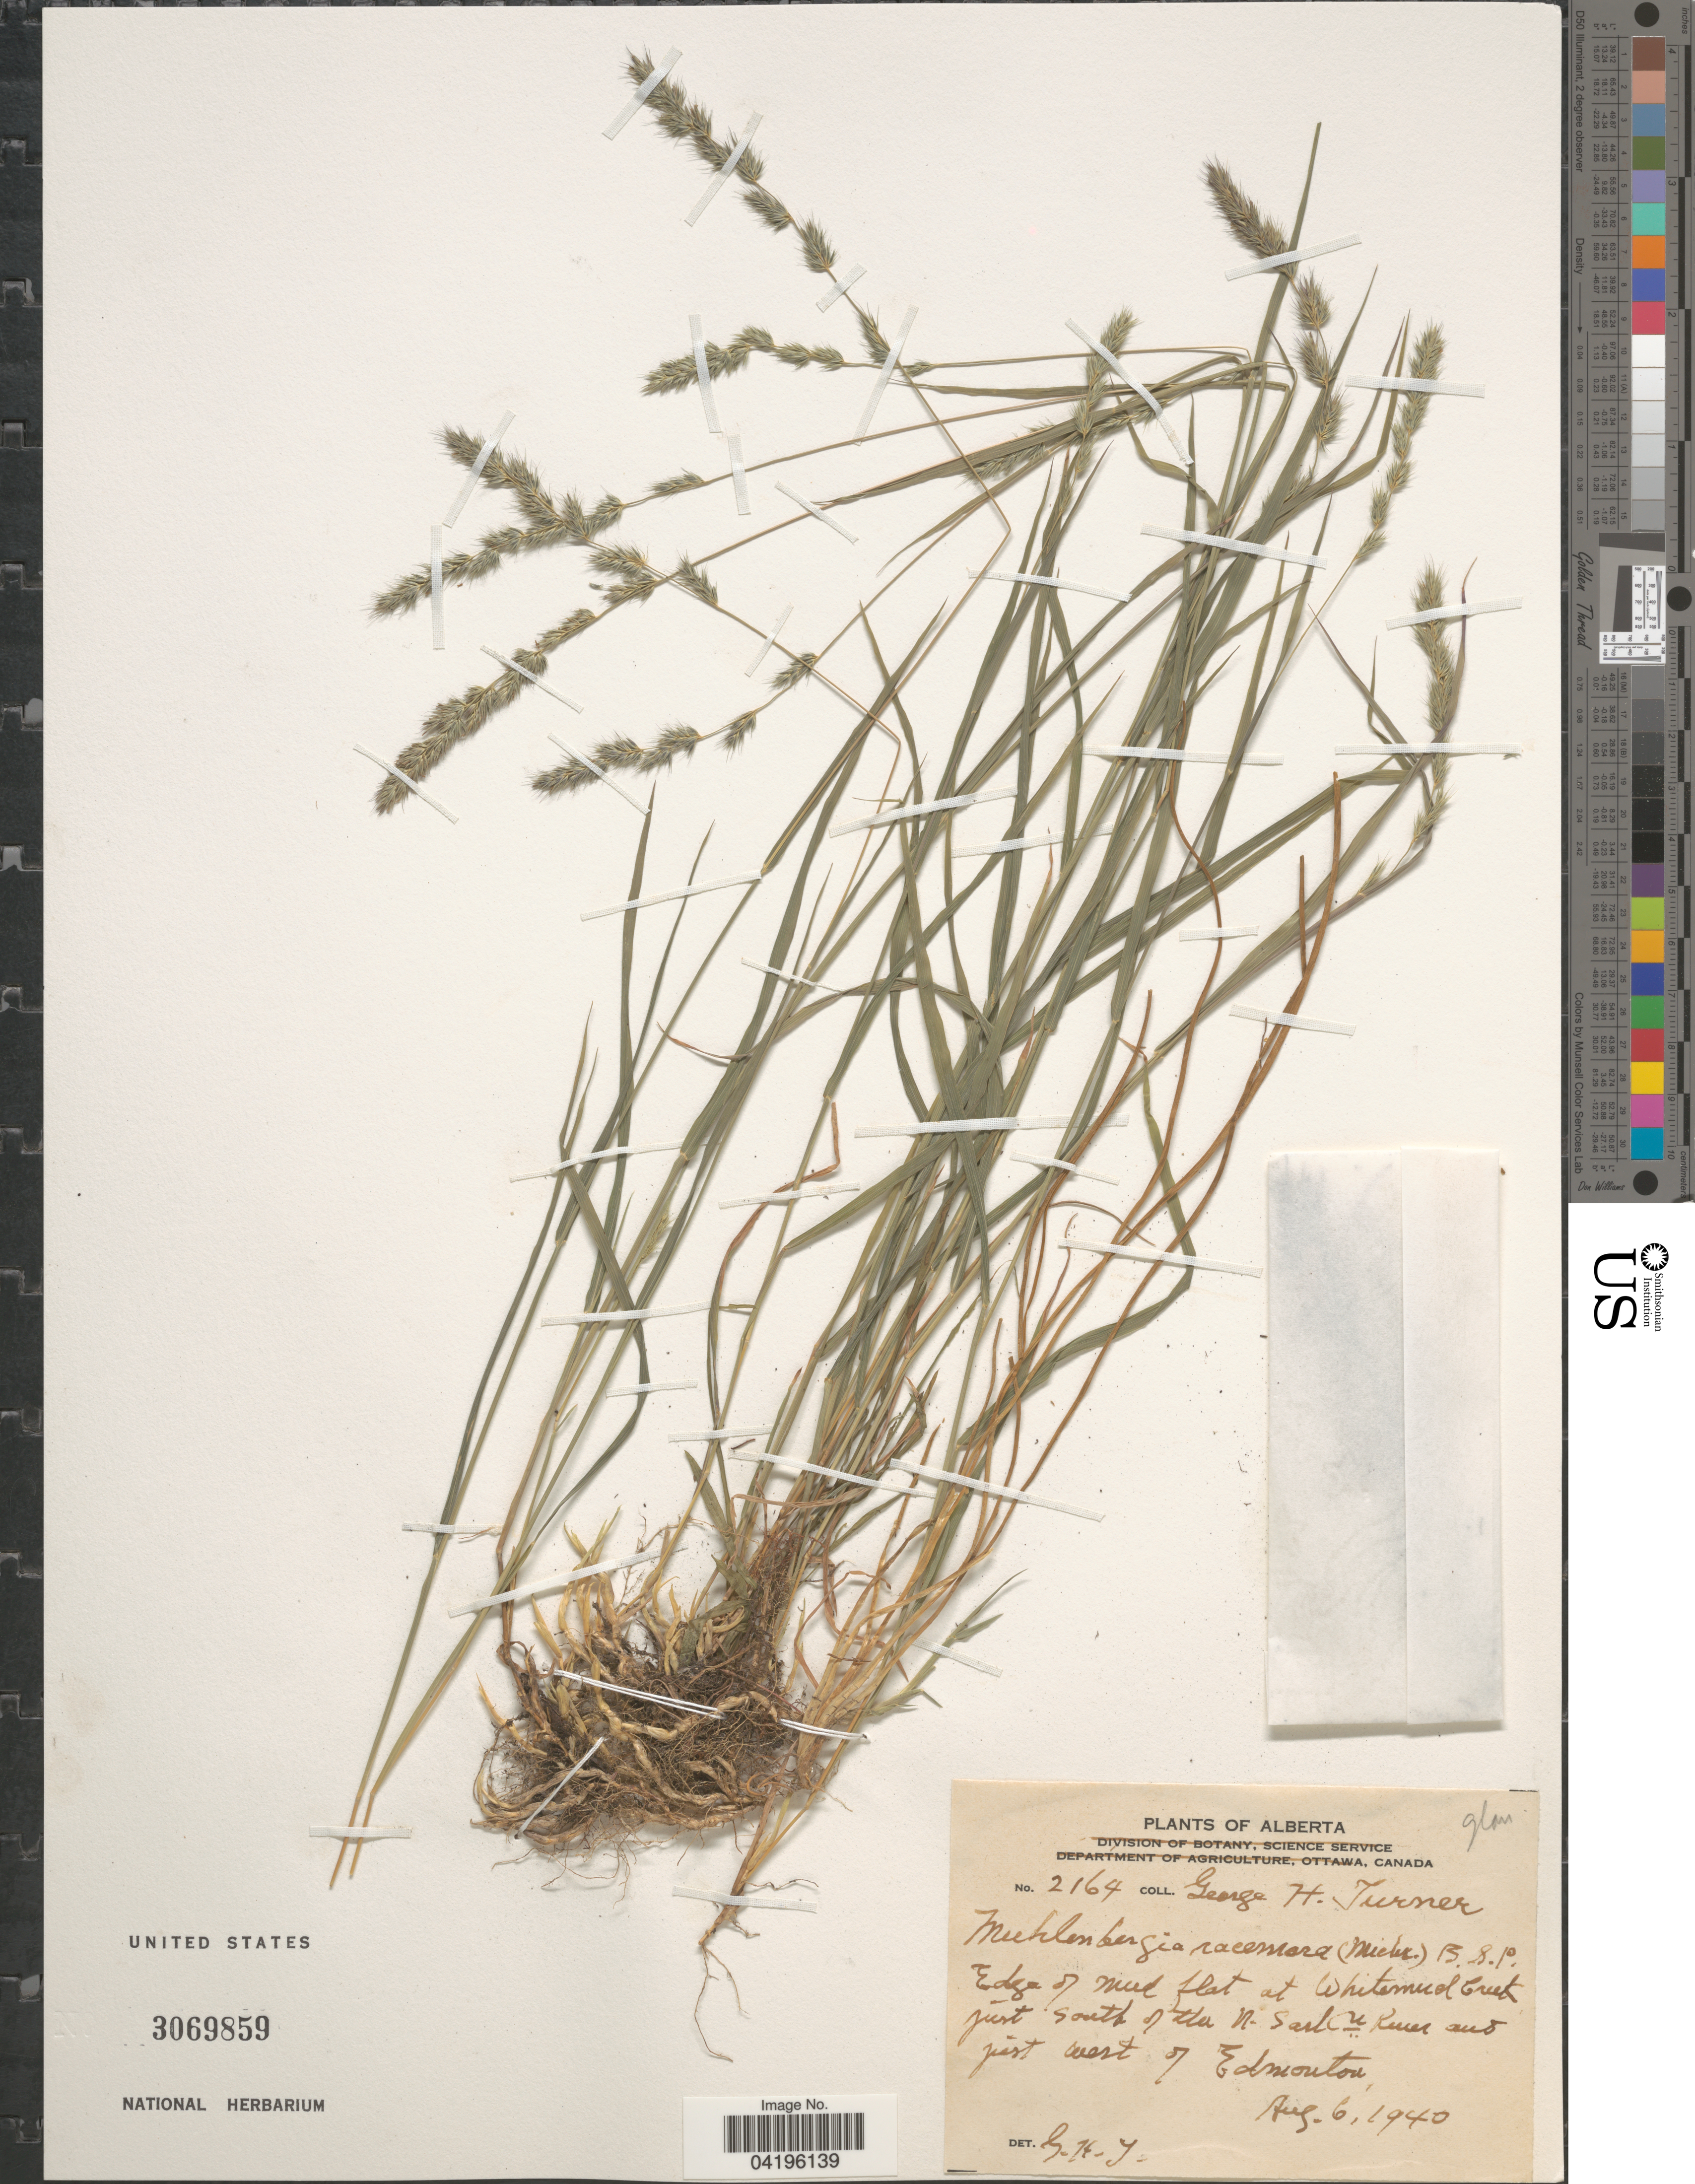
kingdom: Plantae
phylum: Tracheophyta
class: Liliopsida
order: Poales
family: Poaceae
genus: Muhlenbergia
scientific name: Muhlenbergia racemosa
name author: (Michx.) Britton et al.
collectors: G. H. Turner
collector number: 2164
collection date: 1940-08-06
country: Canada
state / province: Alberta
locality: Edge of mud flat at Whitemud Creek just south of the N. Saskn River and just west of Edmonton.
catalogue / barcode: US 3069859